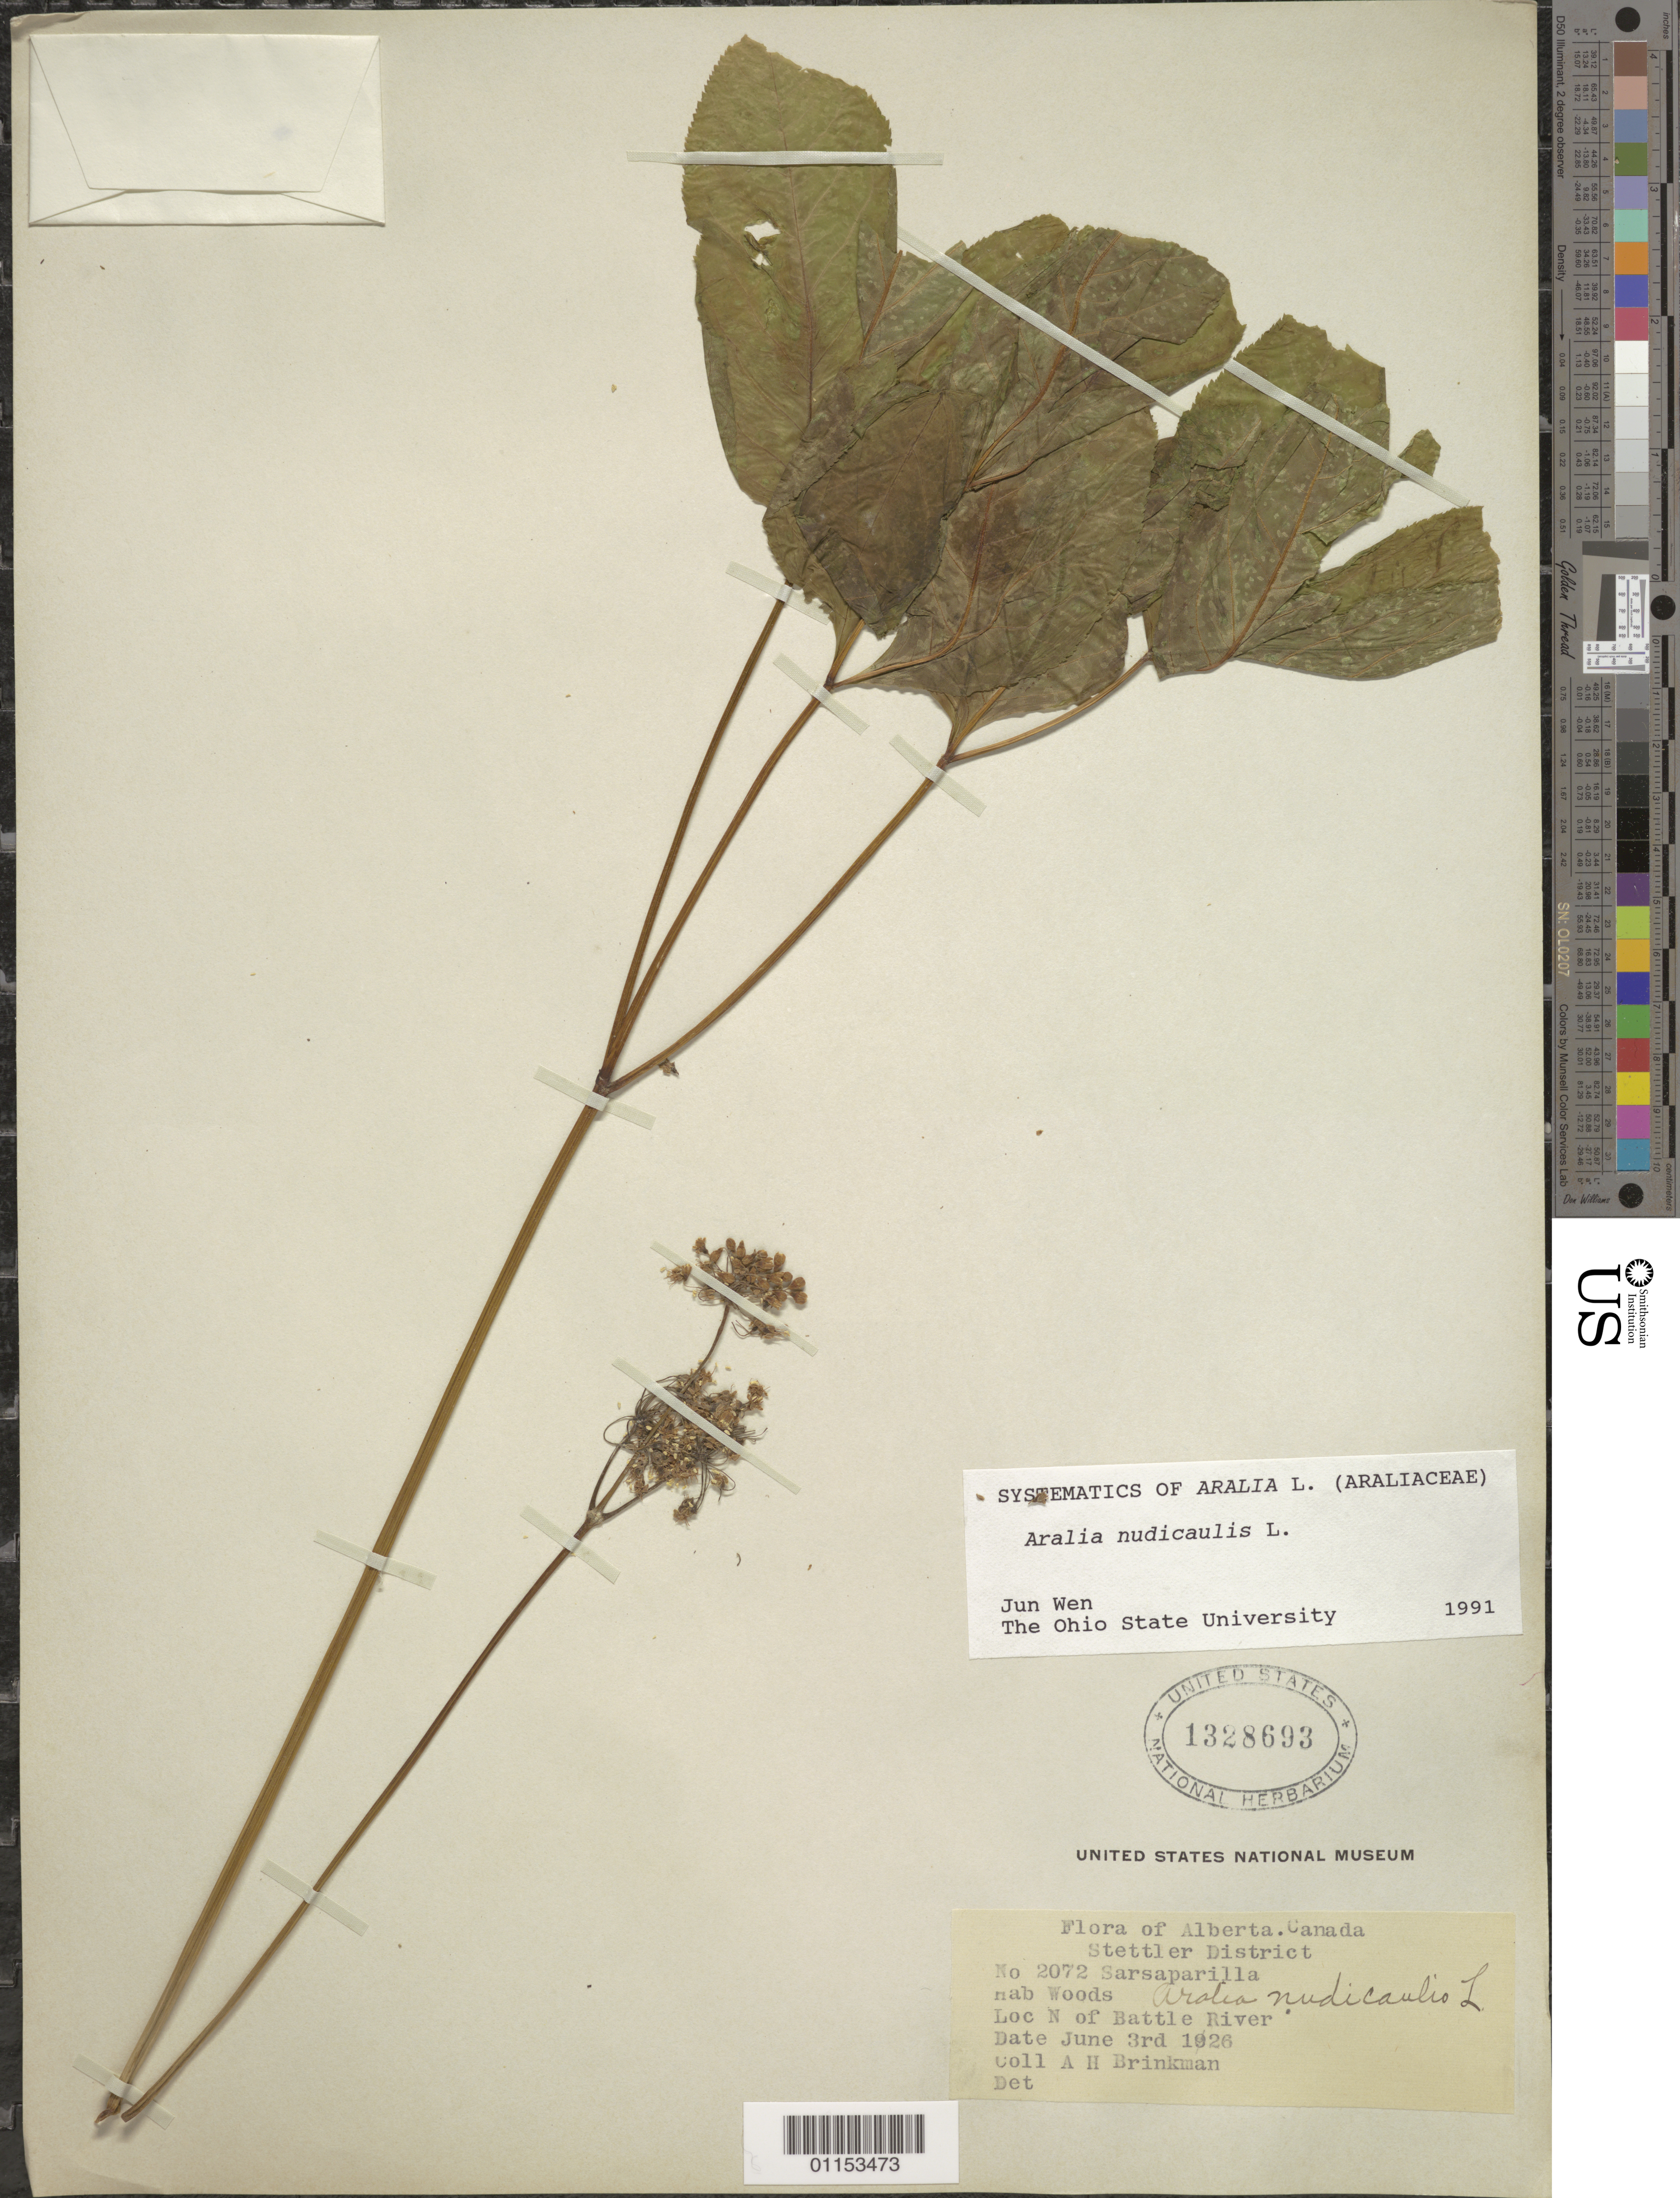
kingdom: Plantae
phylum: Tracheophyta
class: Magnoliopsida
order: Apiales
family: Araliaceae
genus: Aralia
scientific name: Aralia nudicaulis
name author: L.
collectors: A. Brinkman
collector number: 2072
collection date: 1926-06-03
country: Canada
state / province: Alberta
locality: Stettler Distr. N of Battle River.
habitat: Woods.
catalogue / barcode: US 1328693